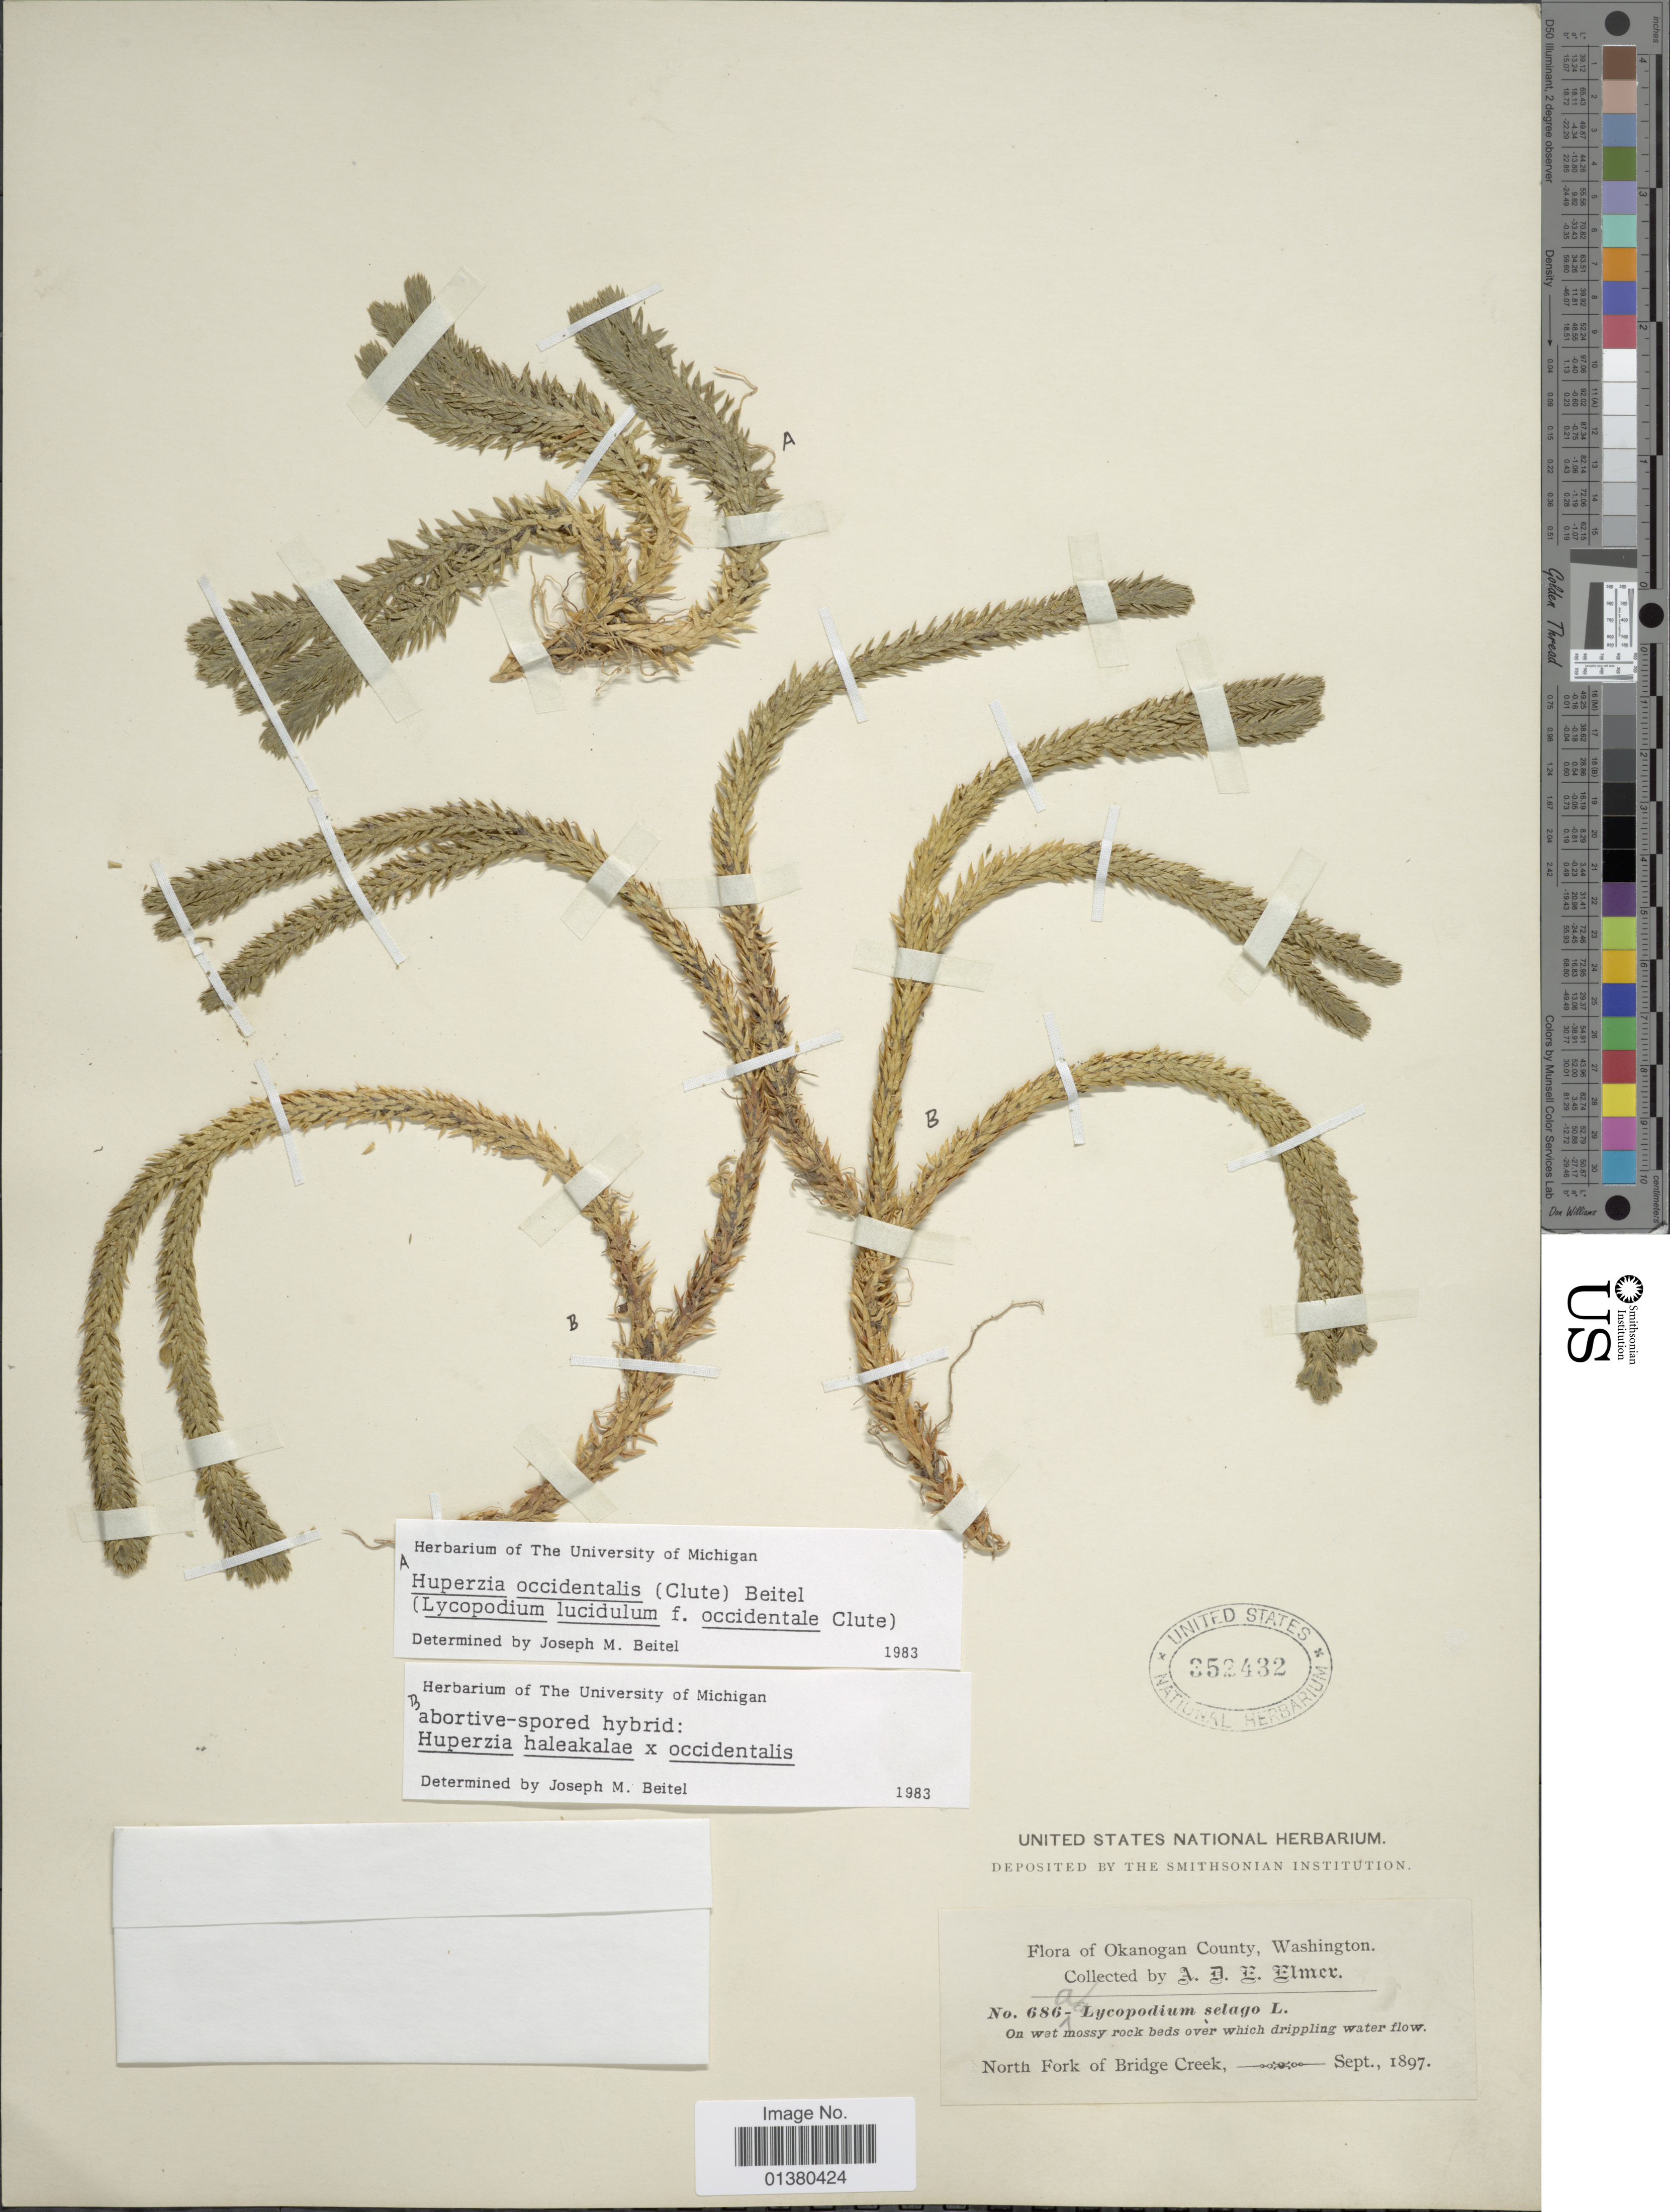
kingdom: Plantae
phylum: Tracheophyta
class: Lycopodiopsida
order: Lycopodiales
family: Lycopodiaceae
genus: Huperzia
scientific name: Huperzia occidentalis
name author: (Clute) Kartesz & Gandhi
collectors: A. D. E. Elmer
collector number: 686a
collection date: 1897-09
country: United States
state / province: Washington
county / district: Okanogan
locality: Okanogan County, North Fork of Bridge Creek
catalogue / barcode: US 352432